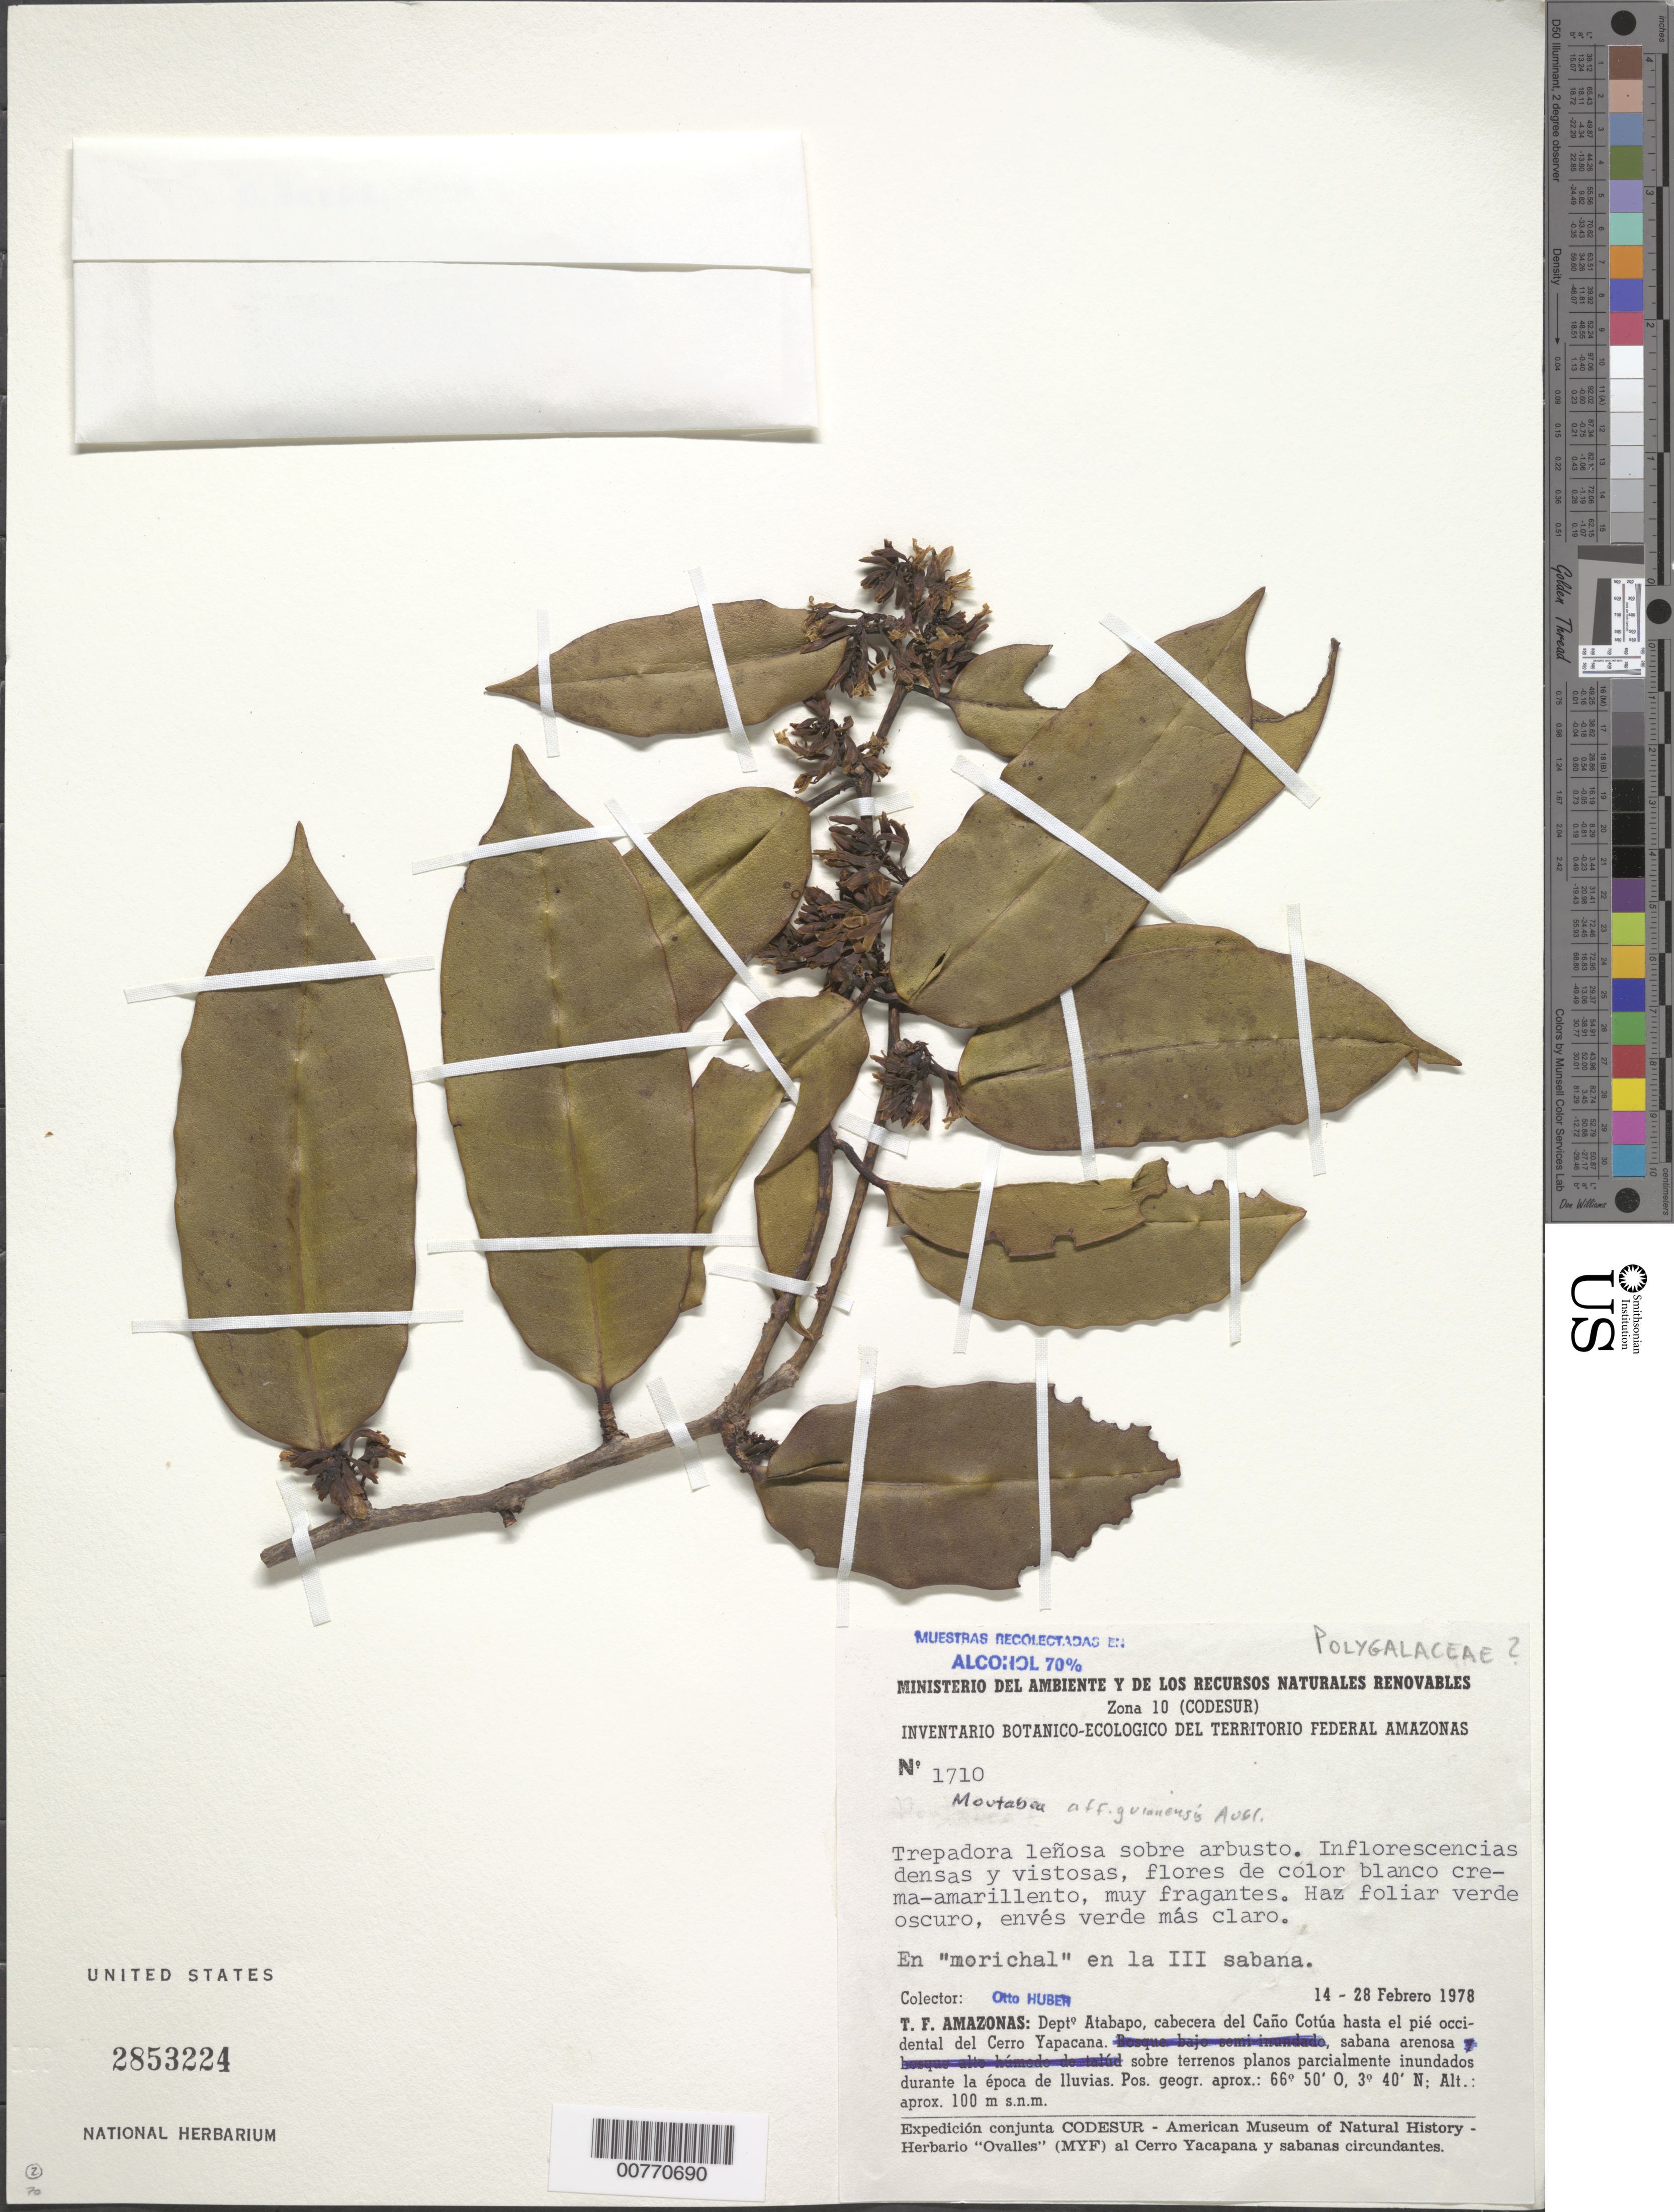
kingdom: Plantae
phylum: Tracheophyta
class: Magnoliopsida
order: Fabales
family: Polygalaceae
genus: Moutabea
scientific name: Moutabea sp.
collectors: O. Huber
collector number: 1710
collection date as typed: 14-Feb-78 to 28-Feb-78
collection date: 1978-02-14/1978-02-28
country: Venezuela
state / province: Amazonas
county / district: Atabapo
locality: Caño Cotúa hasta el pié occidental del Cerro Yapacána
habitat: Sabana arenosa, sobre terrenos planos parcialmente inundados durante la epoca de lluvias; en morichal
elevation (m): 100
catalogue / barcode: US 2853224